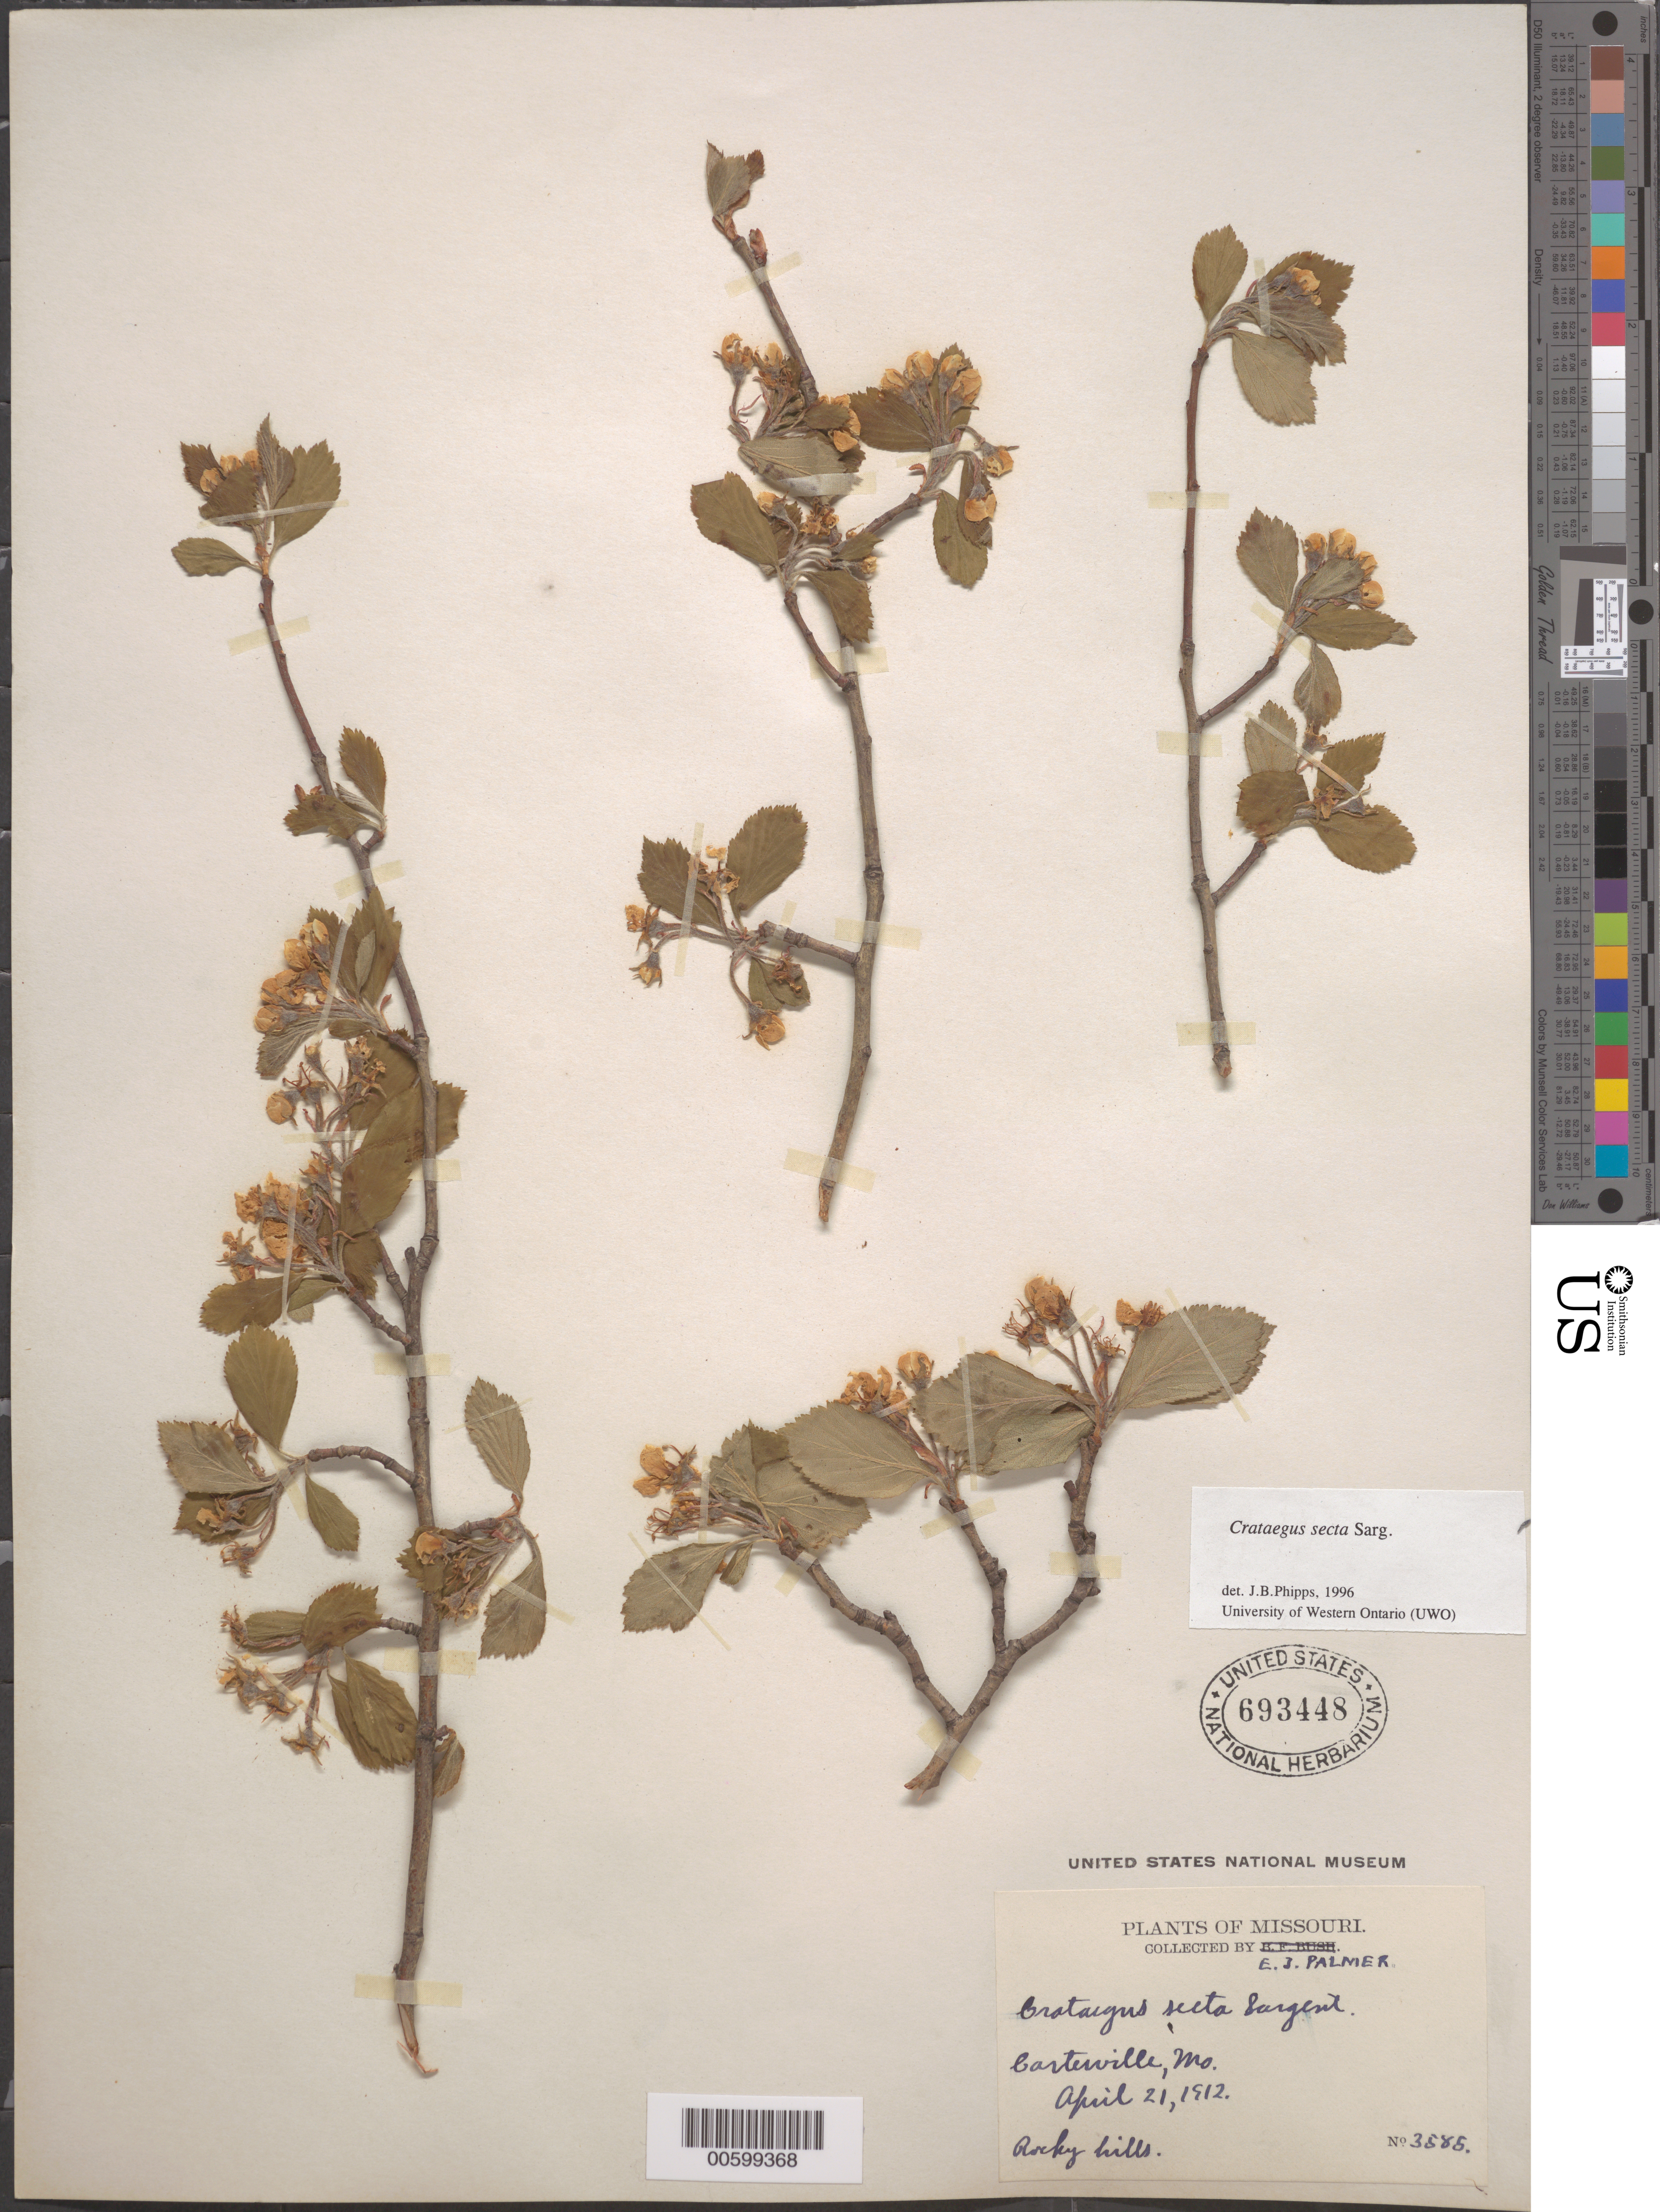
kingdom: Plantae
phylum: Tracheophyta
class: Magnoliopsida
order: Rosales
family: Rosaceae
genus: Crataegus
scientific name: Crataegus collina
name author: Chapm.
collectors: E. J. Palmer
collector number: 3585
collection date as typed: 21 Apr 1912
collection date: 1912-04-21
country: United States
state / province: Missouri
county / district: Jasper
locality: Carterville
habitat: Rocky hills.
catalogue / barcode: US 693448